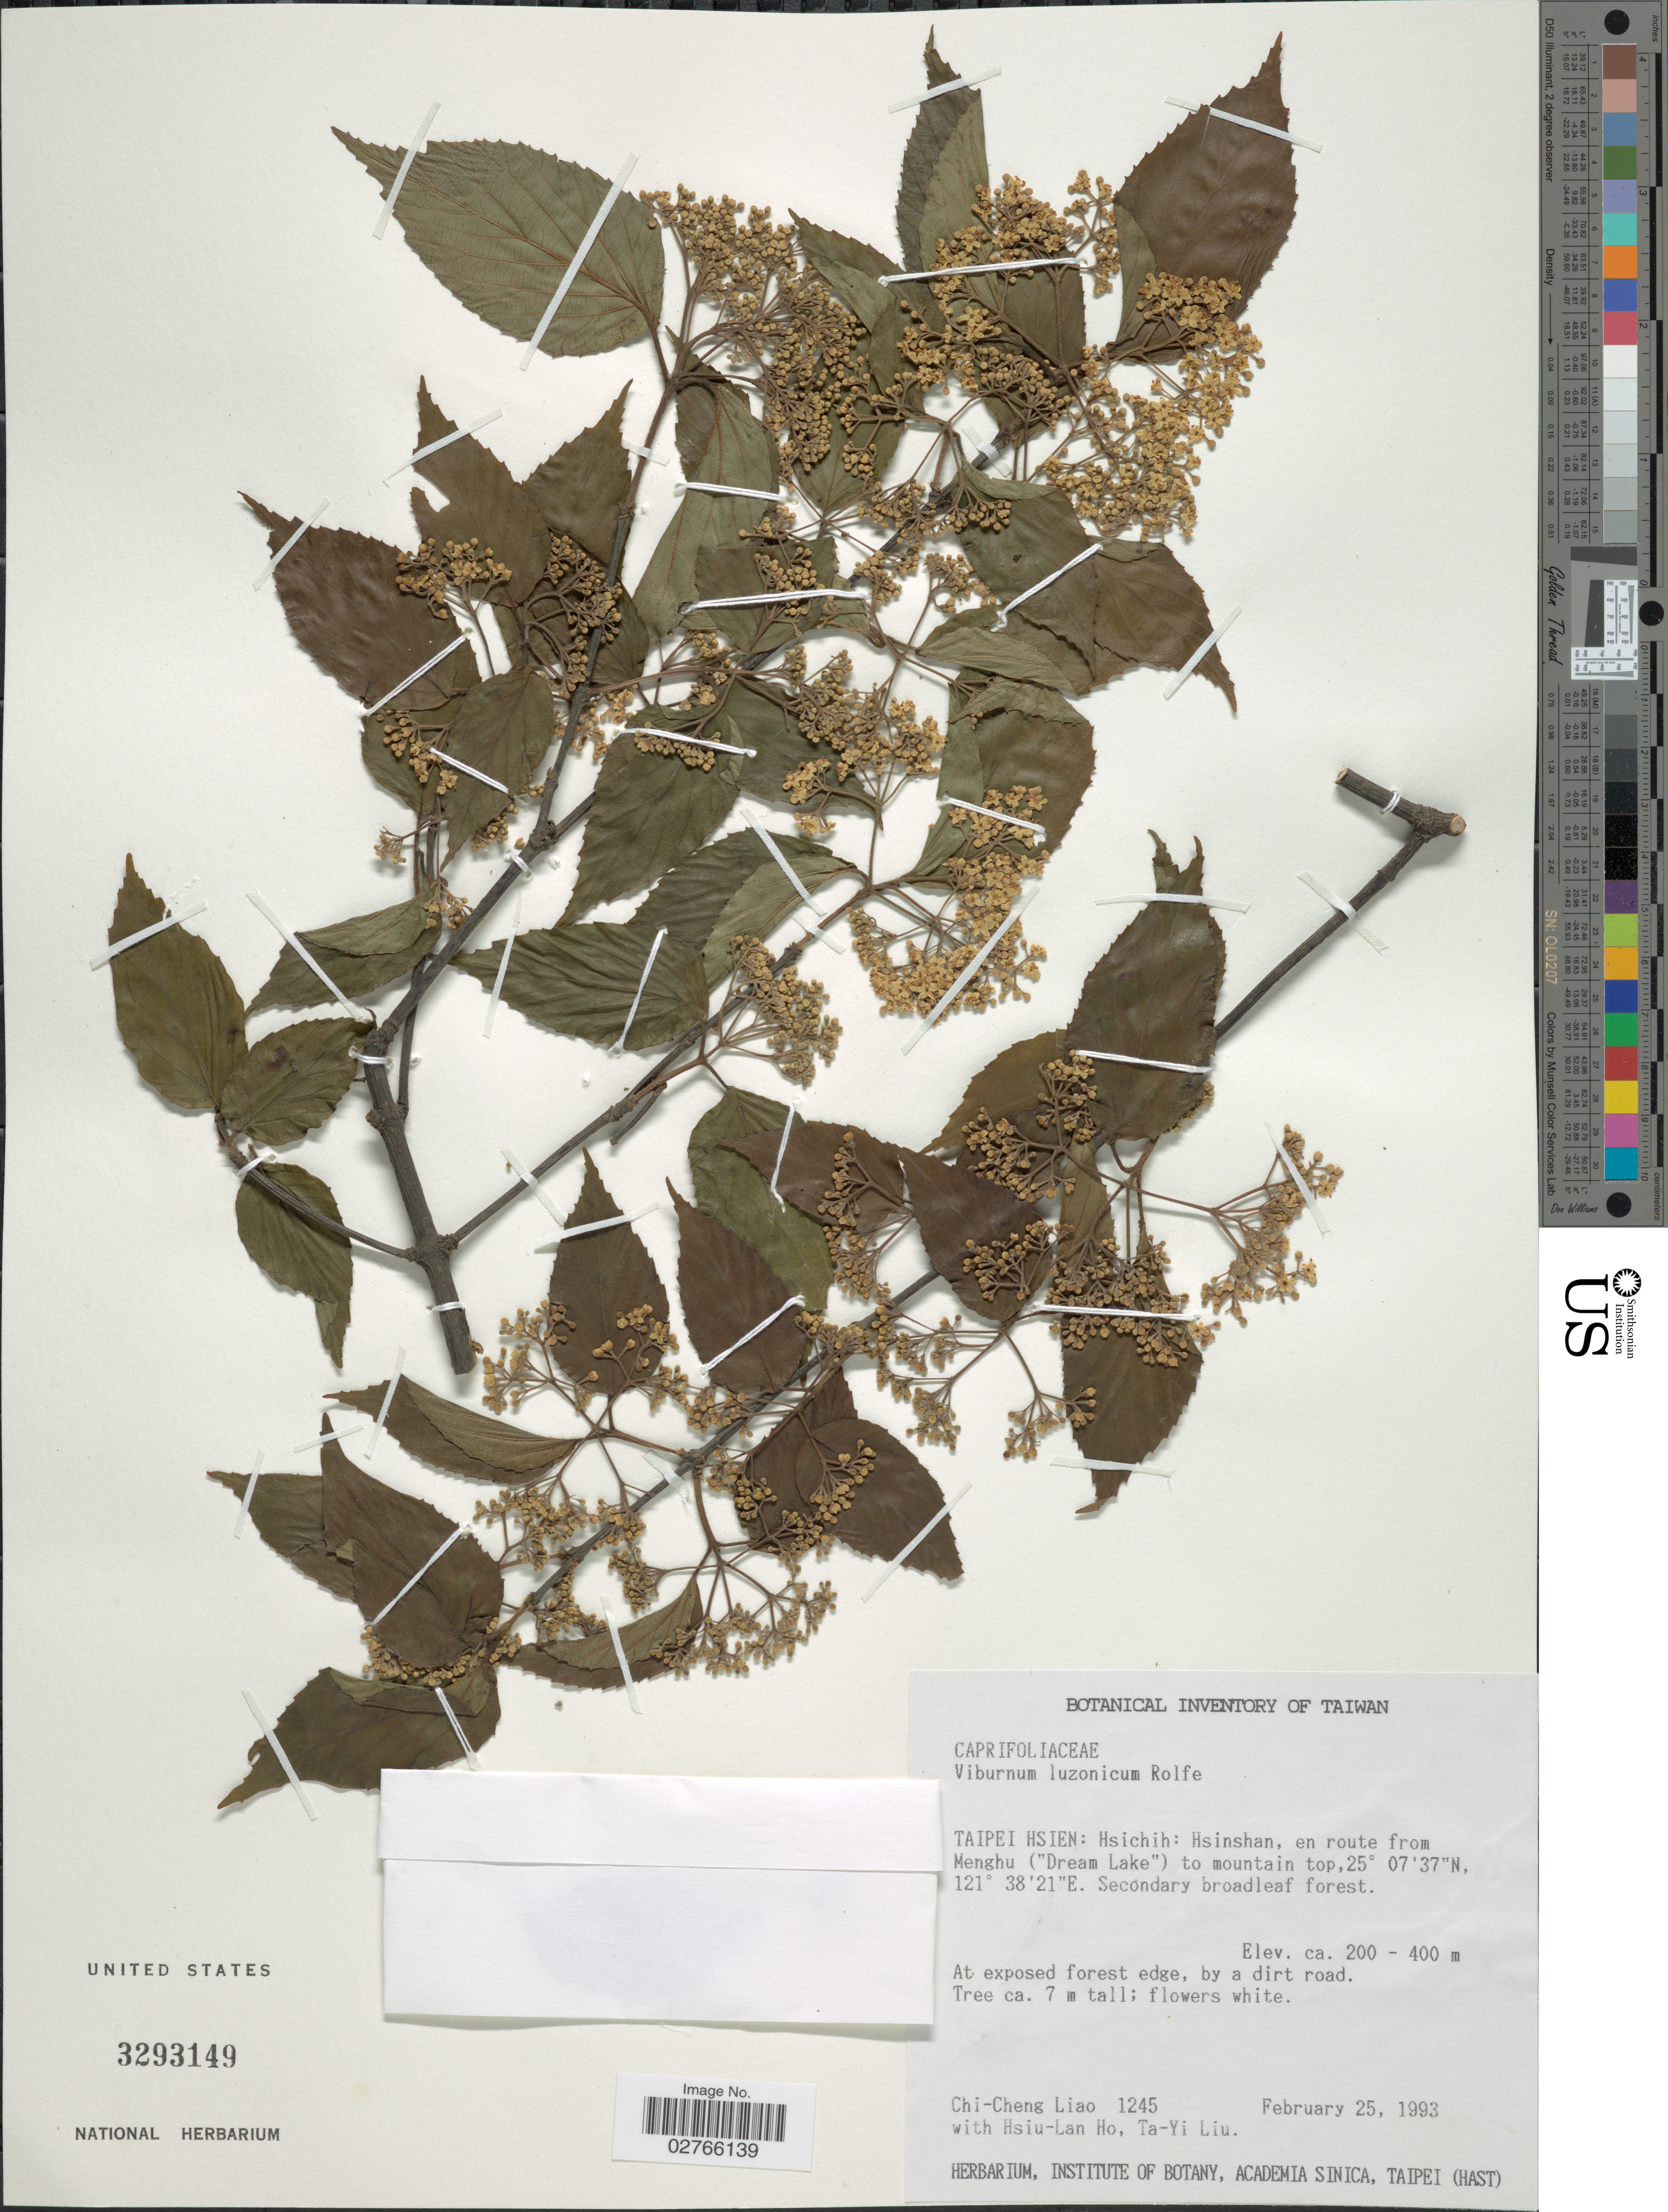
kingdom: Plantae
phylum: Tracheophyta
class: Magnoliopsida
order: Dipsacales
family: Viburnaceae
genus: Viburnum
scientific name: Viburnum formosanum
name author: (Hance) Hayata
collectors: C. Liao, H. Ho & T. Y. Liu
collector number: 1245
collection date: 1993-02-25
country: Taiwan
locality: Taipei Hsien: HsichihL Hsinshan, en route from Menghu ("Dream Lake") to mountain top.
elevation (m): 200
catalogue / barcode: US 3293149